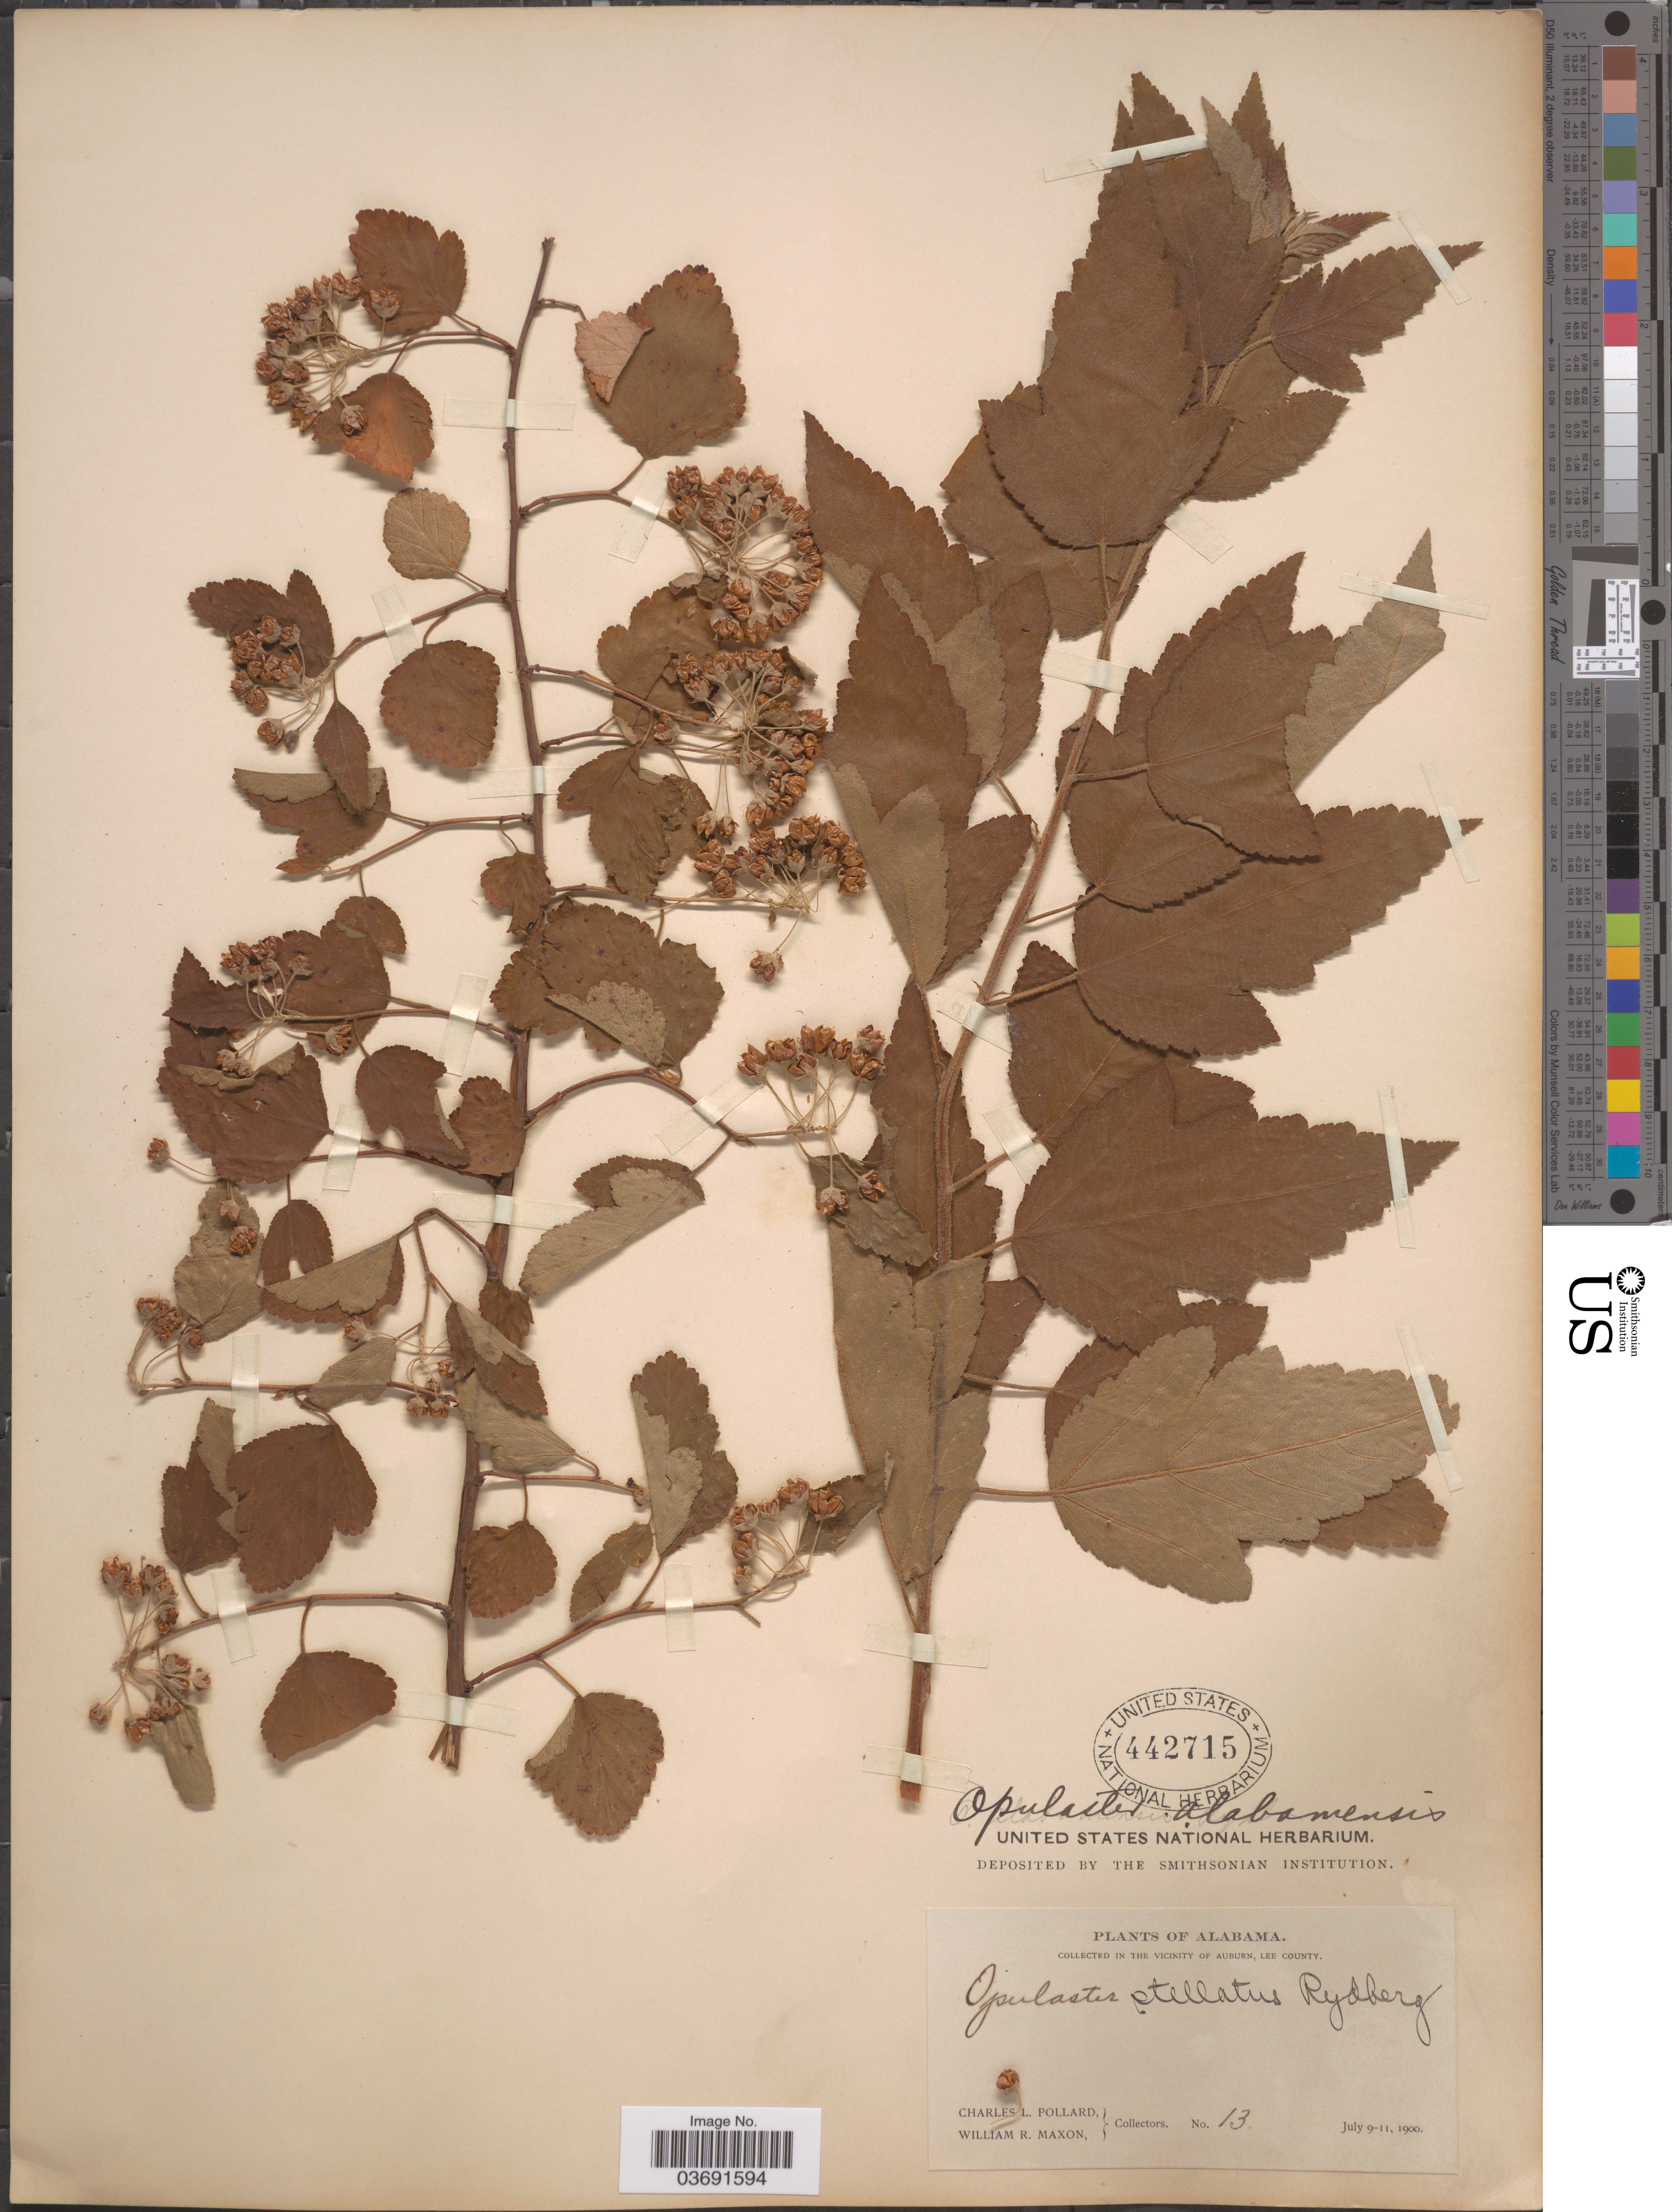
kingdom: Plantae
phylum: Tracheophyta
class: Magnoliopsida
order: Rosales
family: Rosaceae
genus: Physocarpus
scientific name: Physocarpus opulifolius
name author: (L.) Maxim.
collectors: C. L. Pollard & W. R. Maxon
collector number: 13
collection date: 1900-07-09/1900-07-11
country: United States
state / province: Alabama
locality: In the Vicinity of Auburn, Lee County.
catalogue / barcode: US 442715